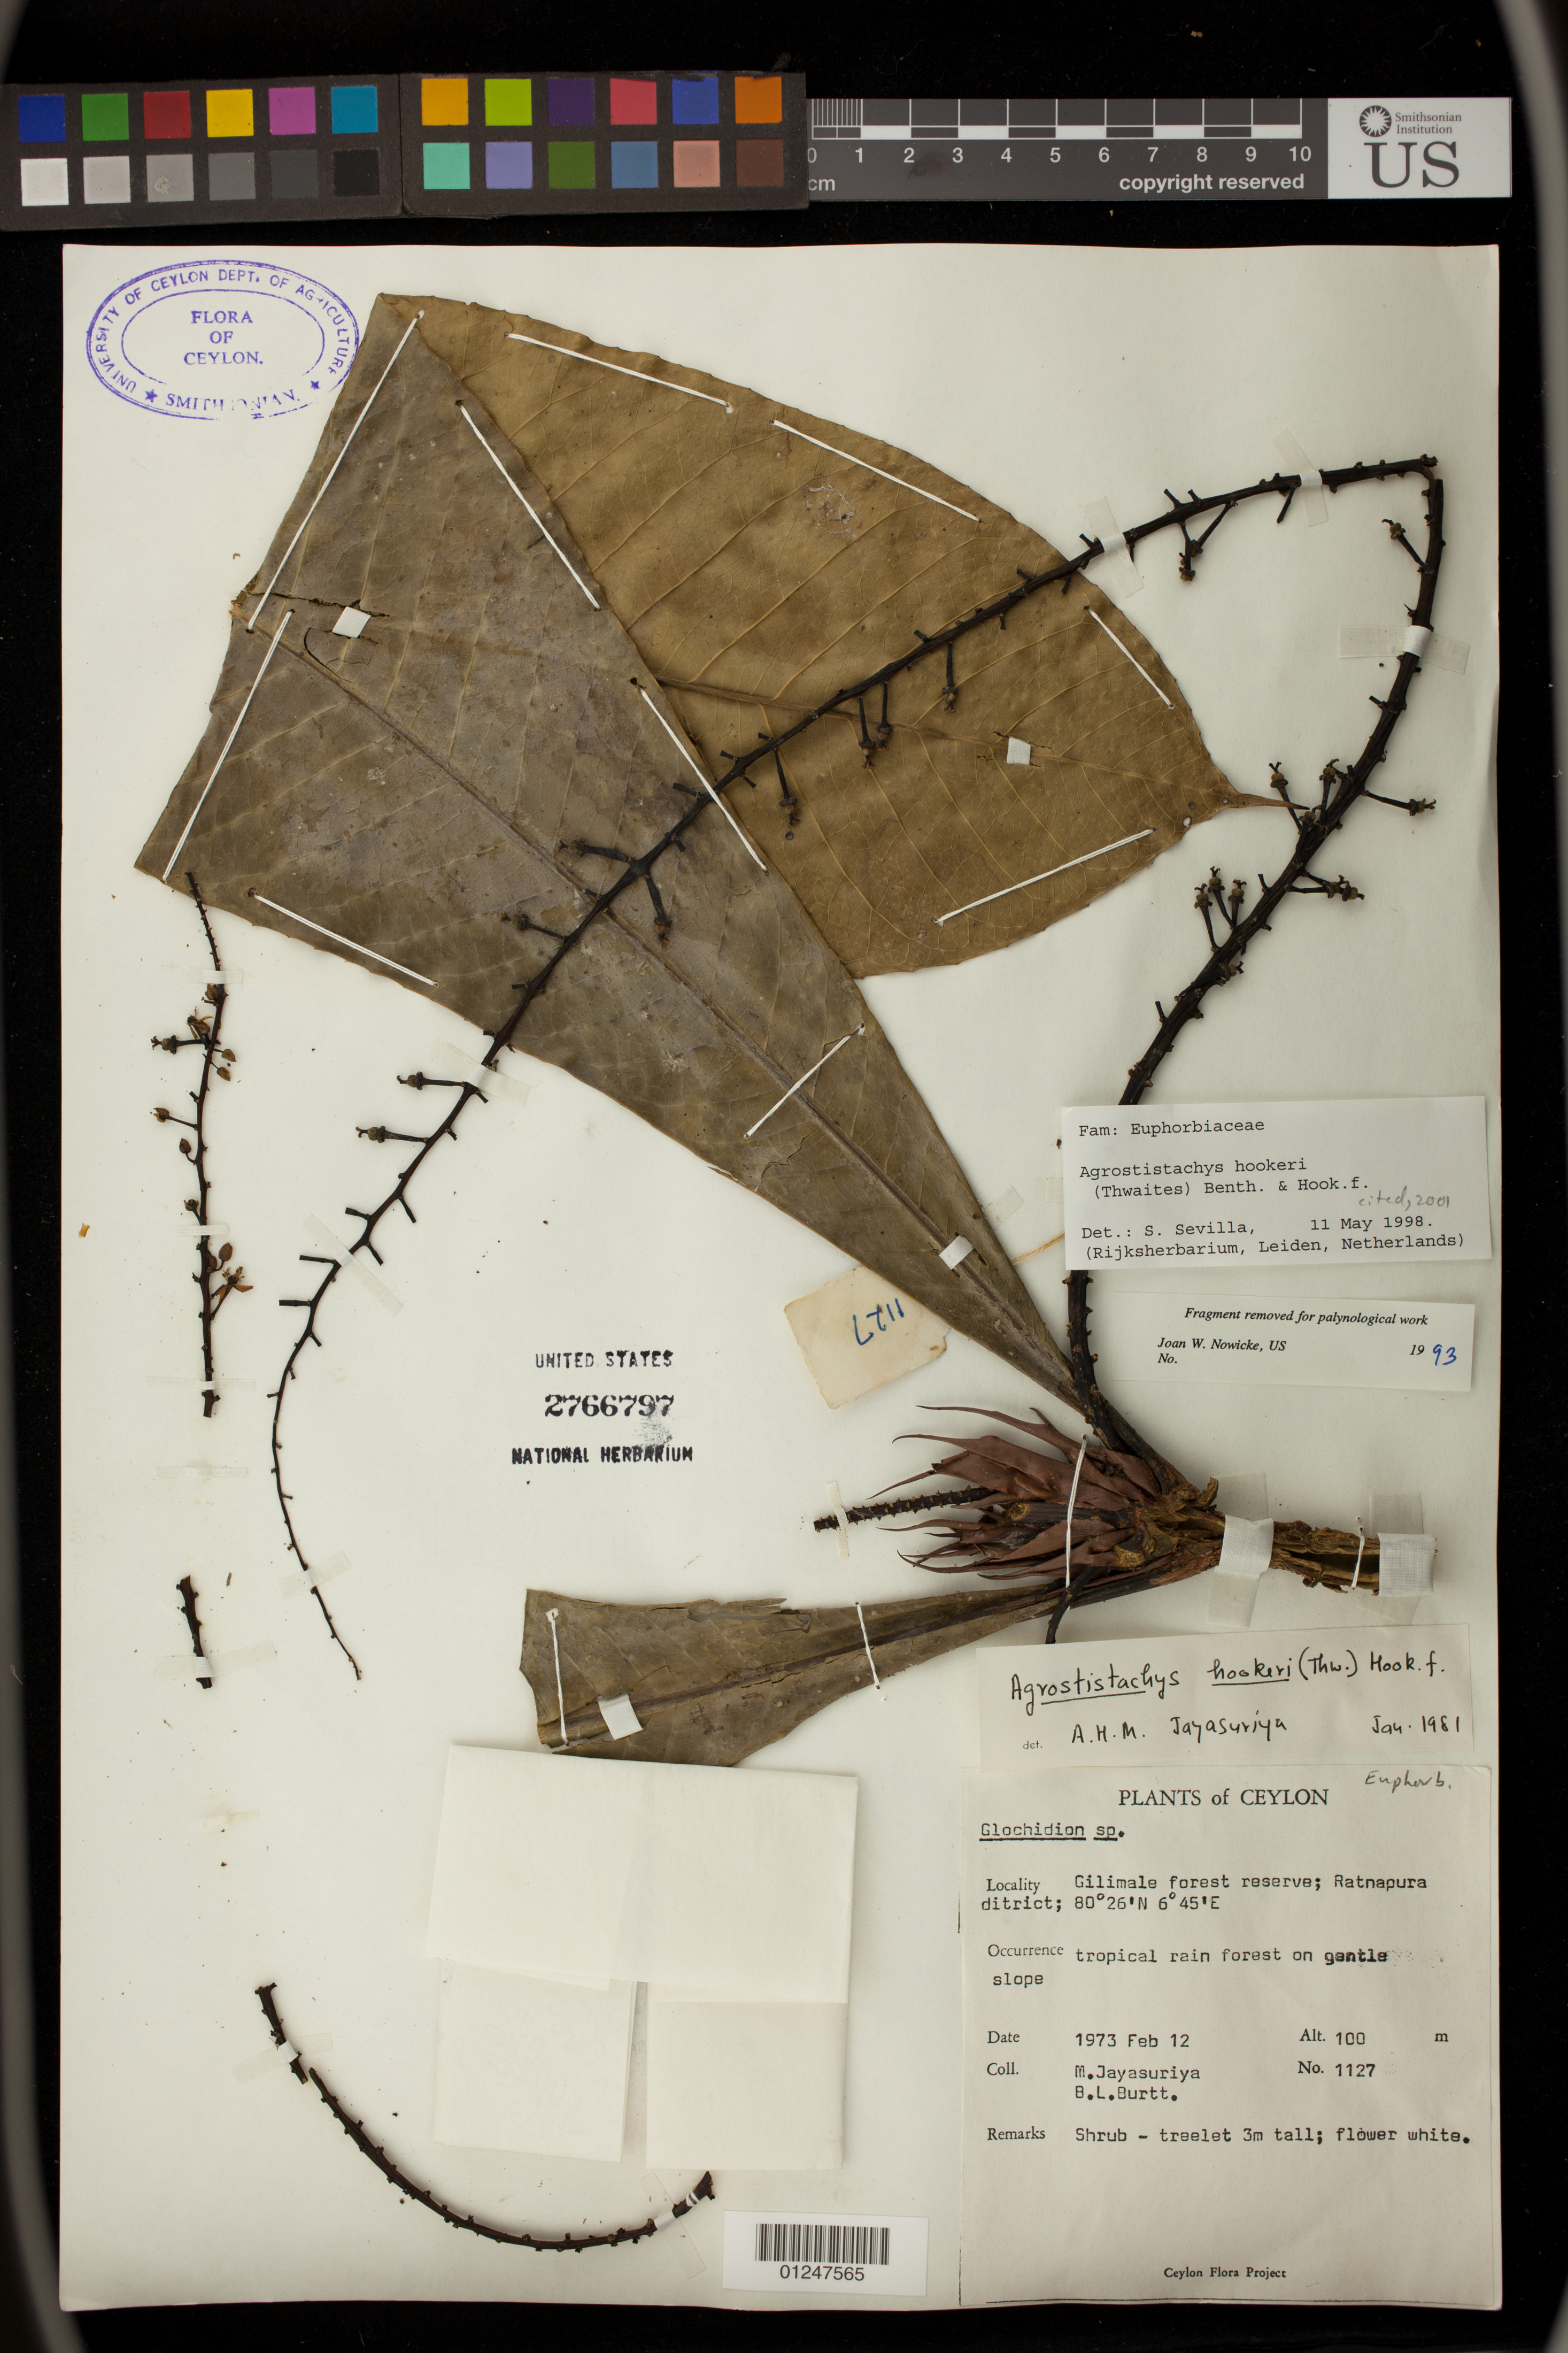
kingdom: Plantae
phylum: Tracheophyta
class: Magnoliopsida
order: Malpighiales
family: Euphorbiaceae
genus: Agrostistachys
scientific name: Agrostistachys hookeri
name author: (Thwaites) Benth. & Hook. f.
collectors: M. Jayasuriya & B. L. Burtt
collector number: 1127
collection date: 1973-02-12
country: Sri Lanka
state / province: Sabaragamuwa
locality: Gilimale forest reserve, Ratnapura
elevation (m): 100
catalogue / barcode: US 2766797